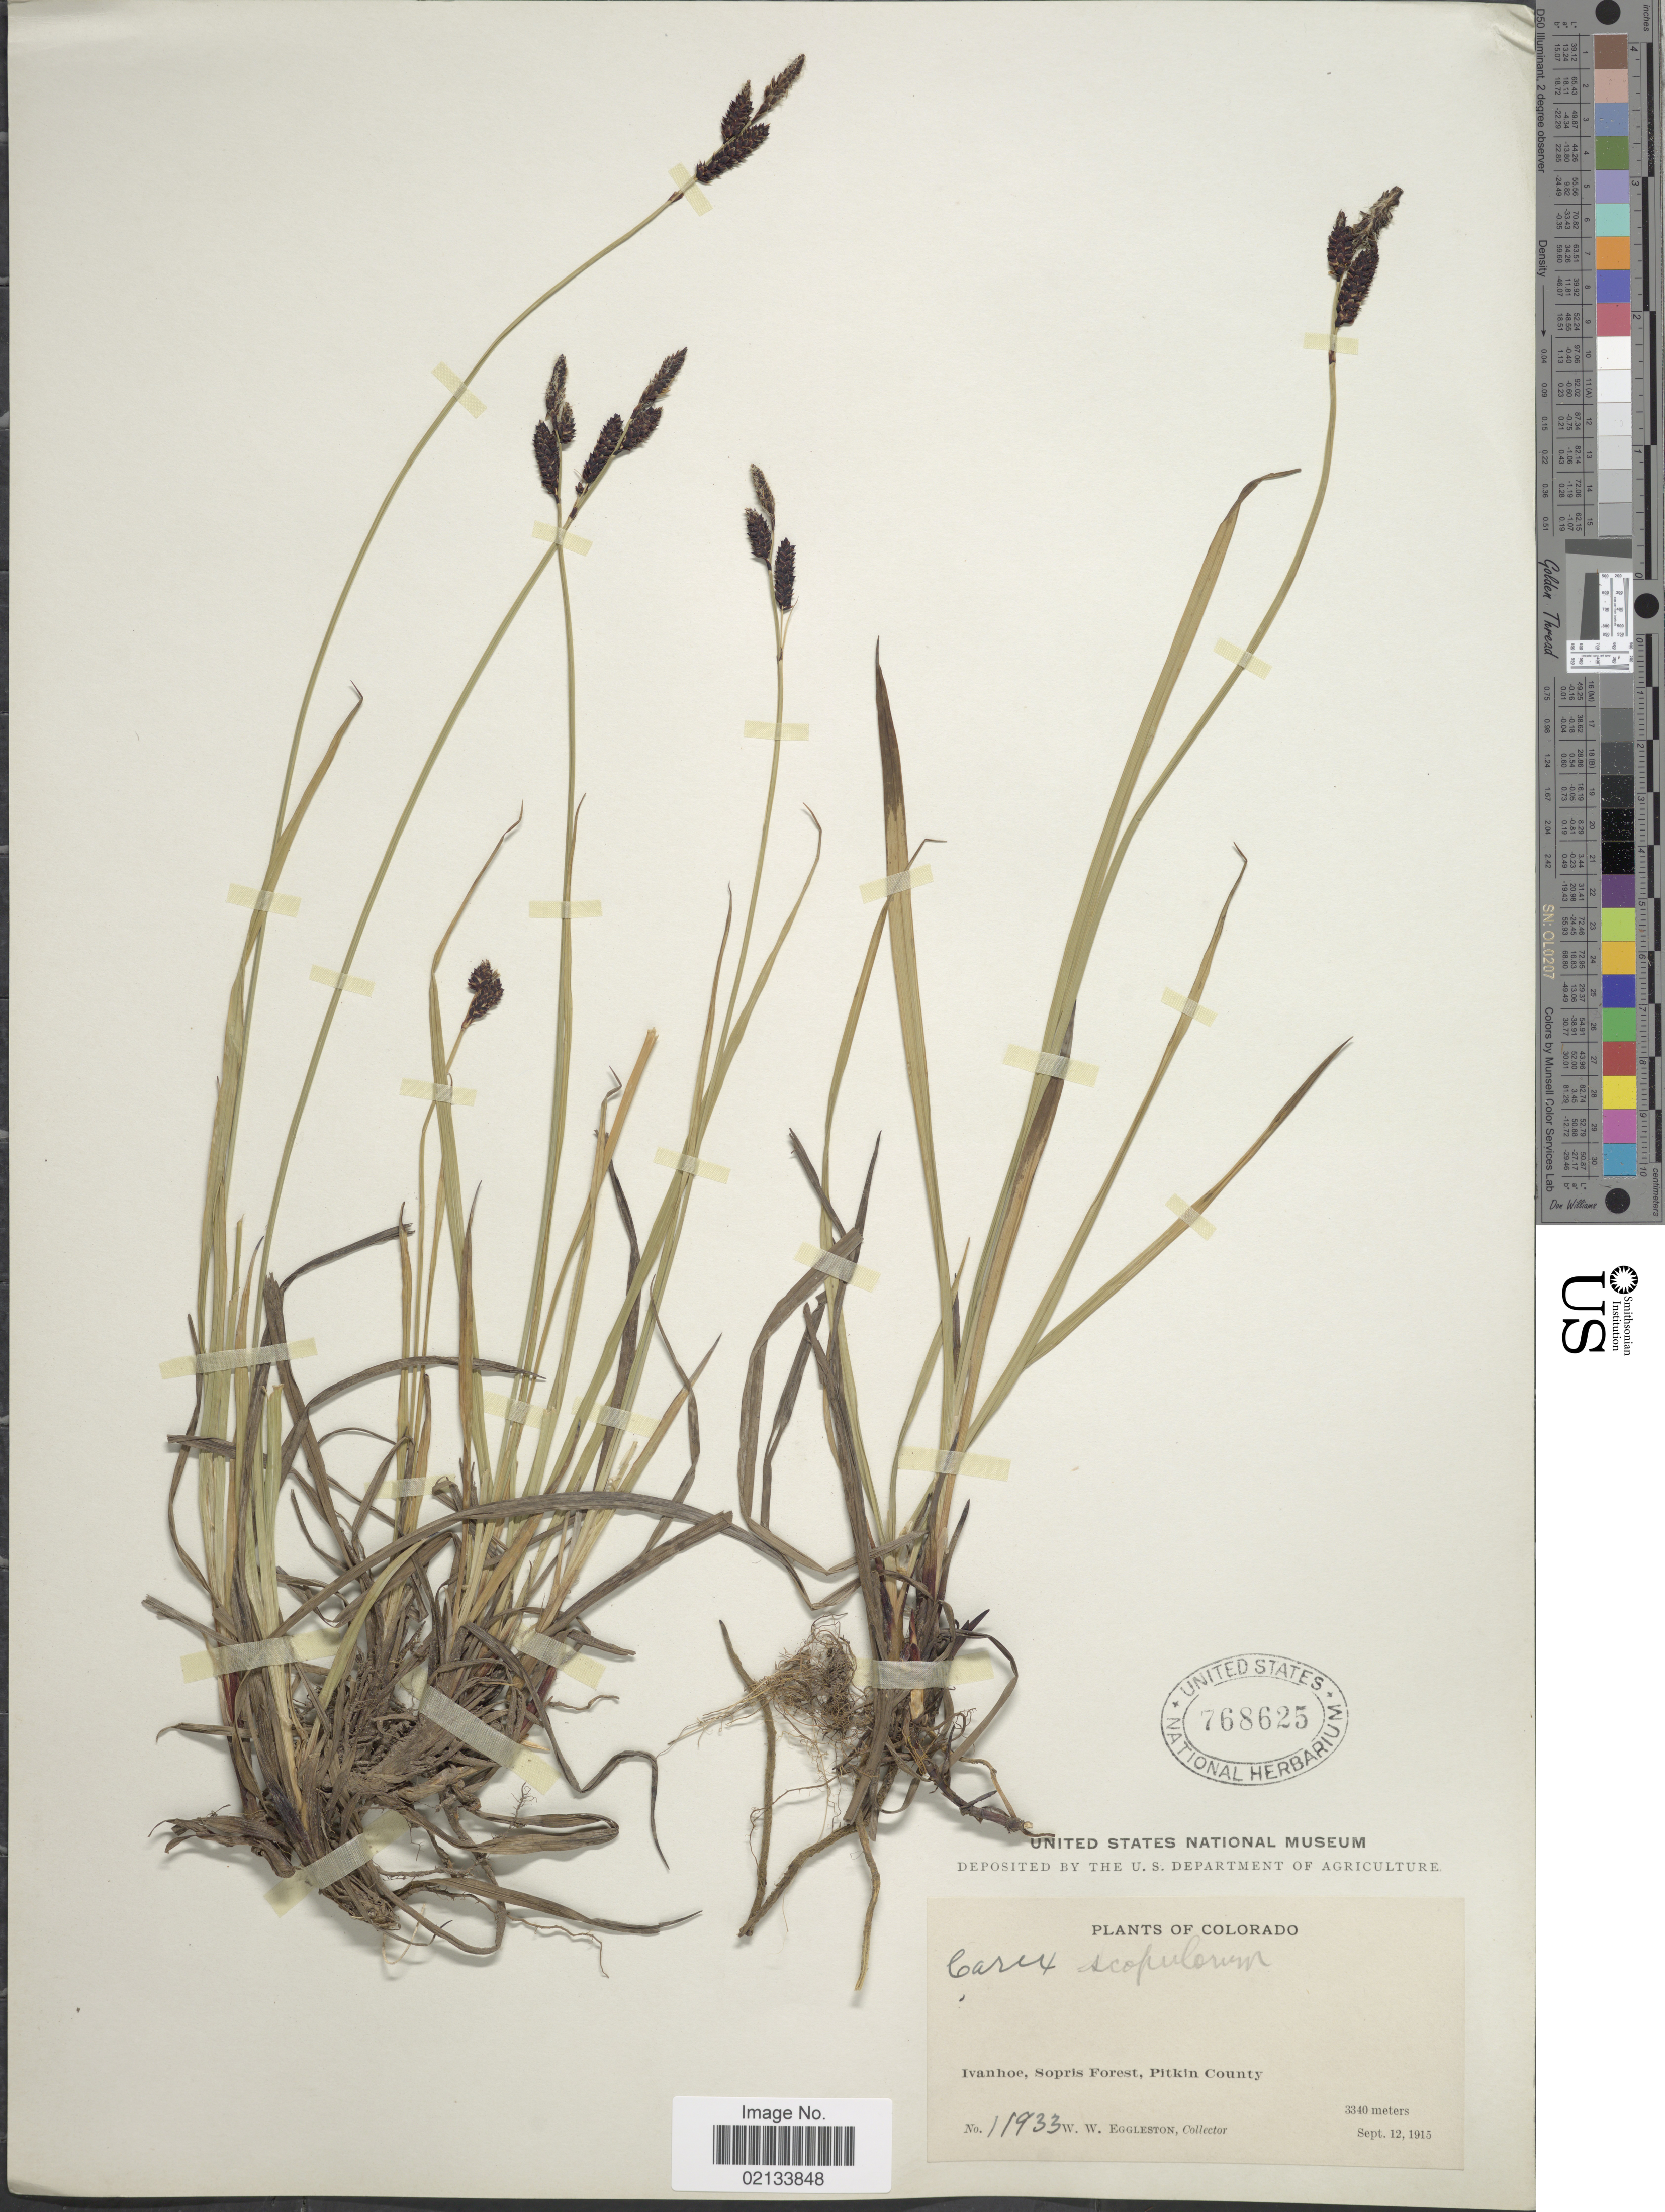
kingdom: Plantae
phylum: Tracheophyta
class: Liliopsida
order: Poales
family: Cyperaceae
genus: Carex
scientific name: Carex scopulorum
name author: Holm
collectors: W. W. Eggleston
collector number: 11933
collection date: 1915-09-12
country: United States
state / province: Colorado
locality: Ivanhoe, Sopris Forest, Pitkin County.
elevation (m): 3340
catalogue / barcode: US 768625